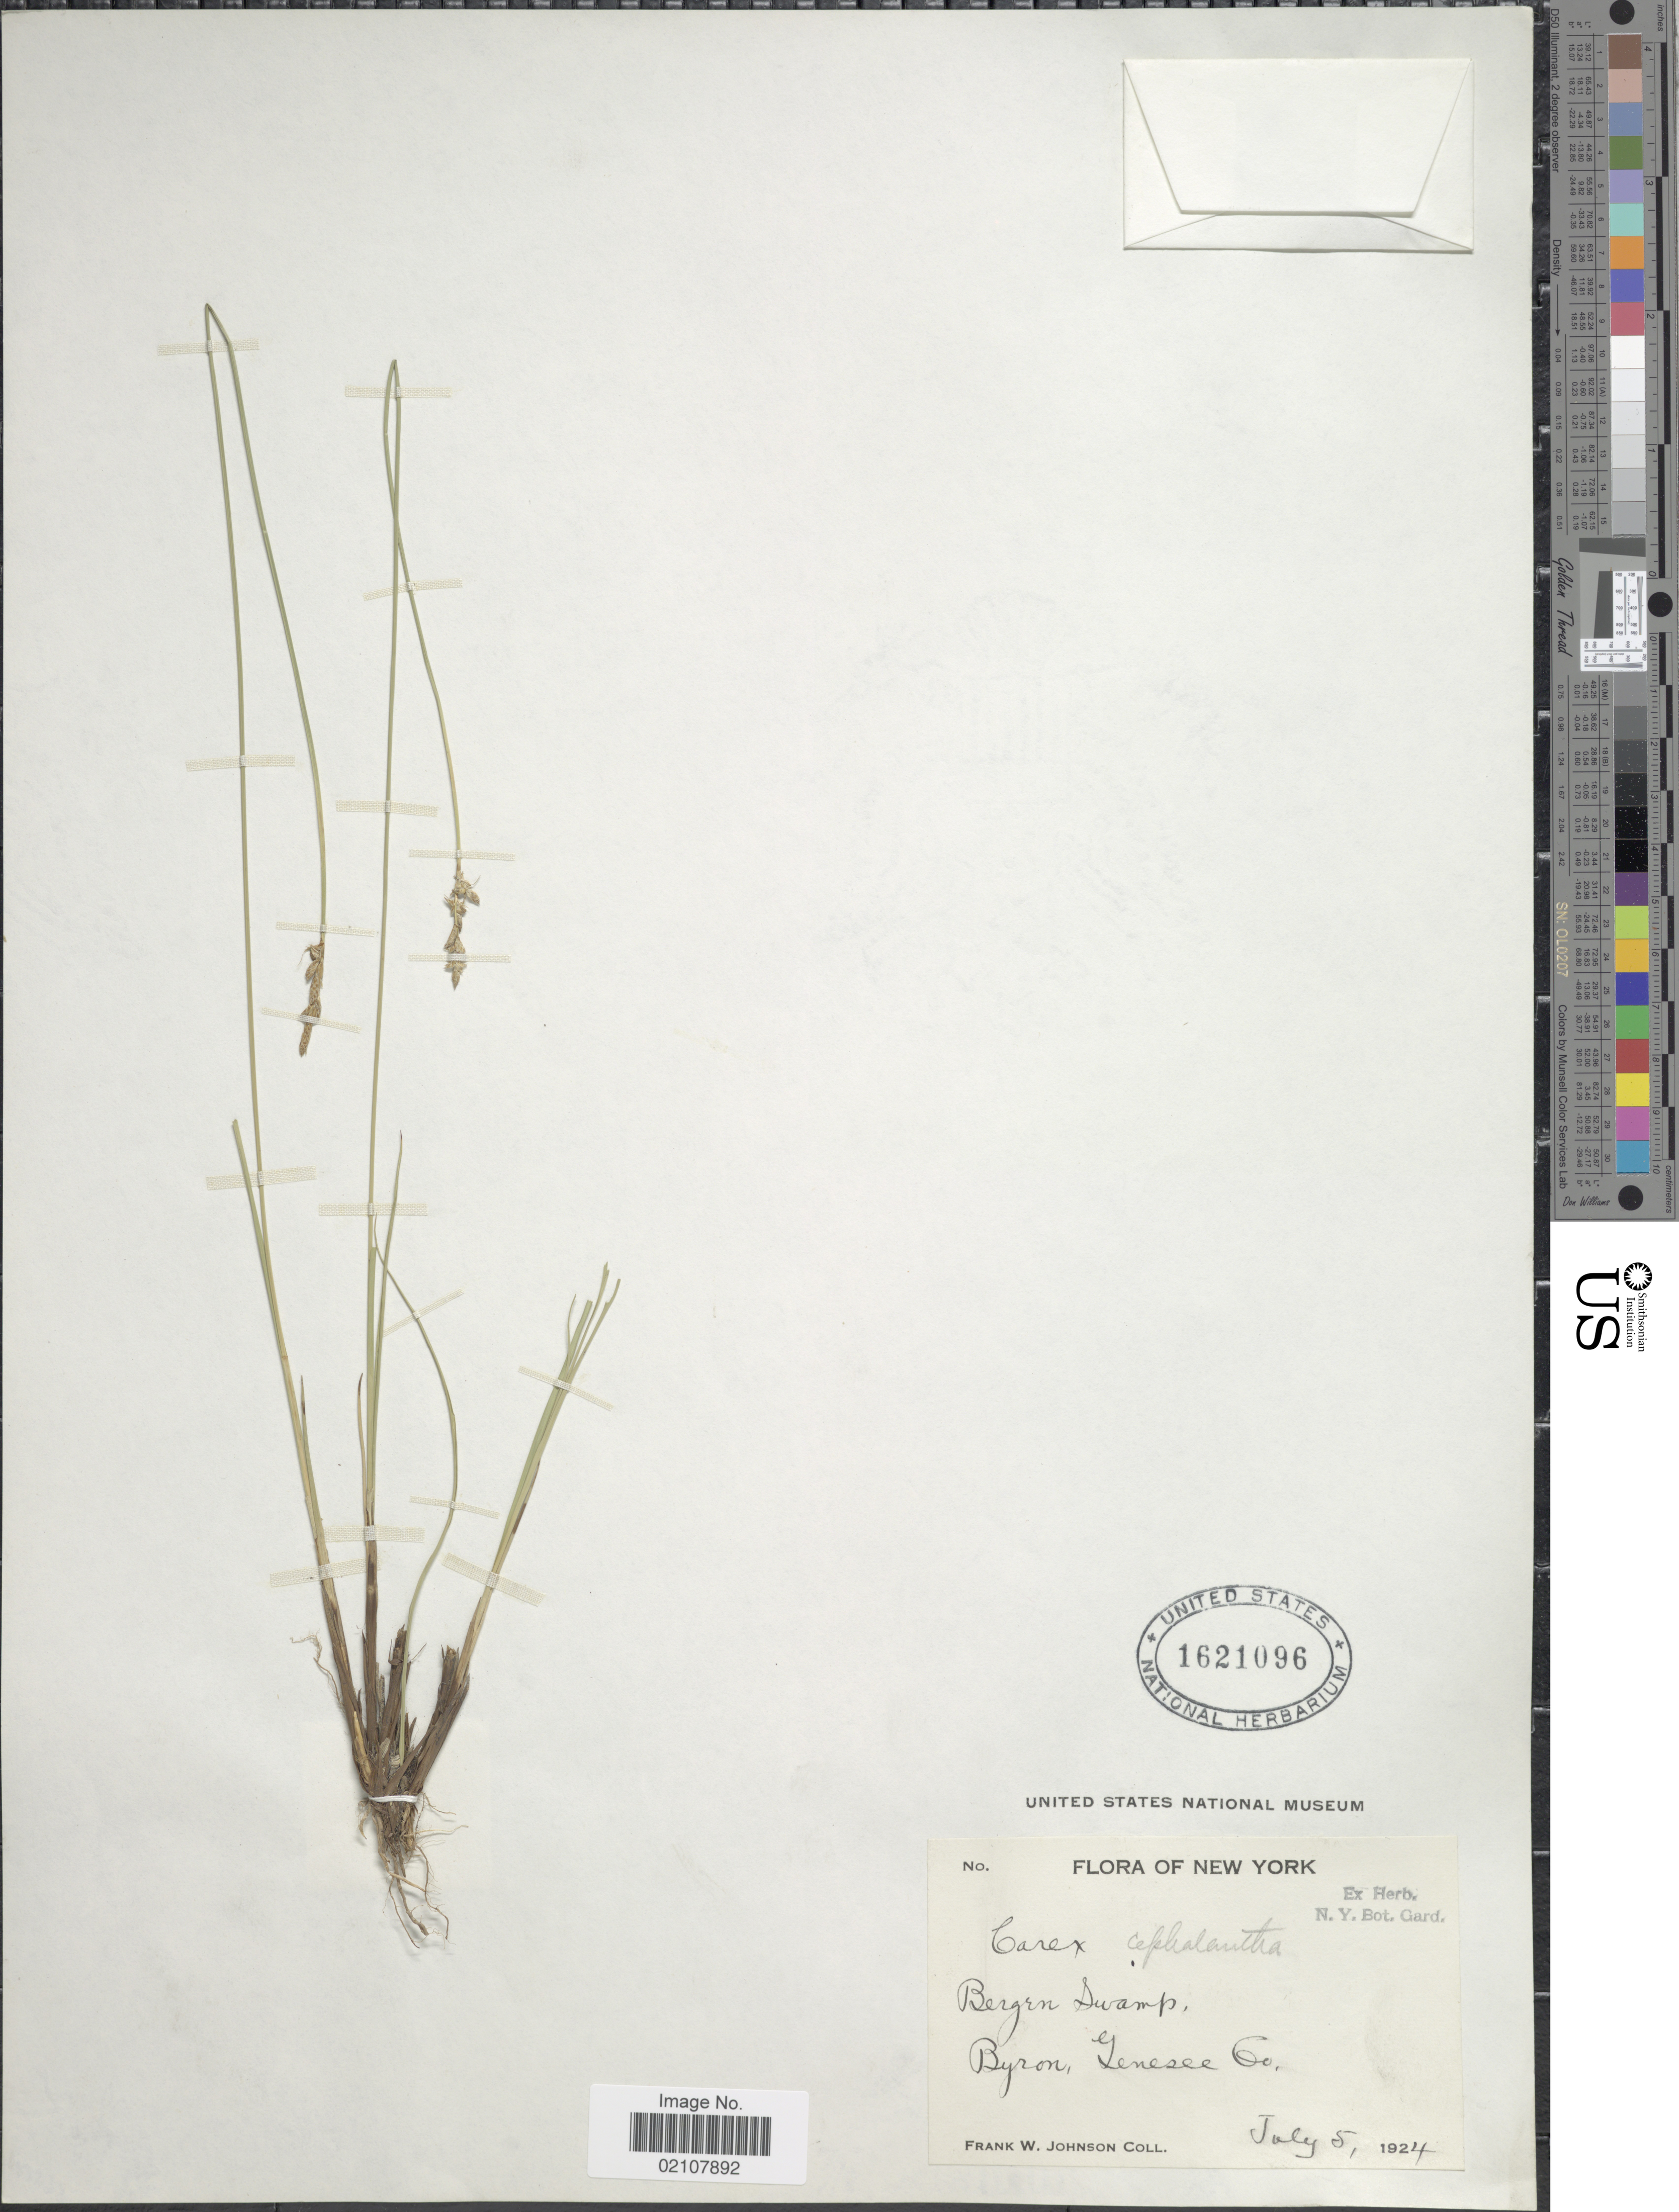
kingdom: Plantae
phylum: Tracheophyta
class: Liliopsida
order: Poales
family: Cyperaceae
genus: Carex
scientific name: Carex echinata subsp. echinata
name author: Murray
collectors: F. W. Johnson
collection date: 1924-07-05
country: United States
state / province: New York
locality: Bergen Swamp, Byron, Genesee Co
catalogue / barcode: US 1621096